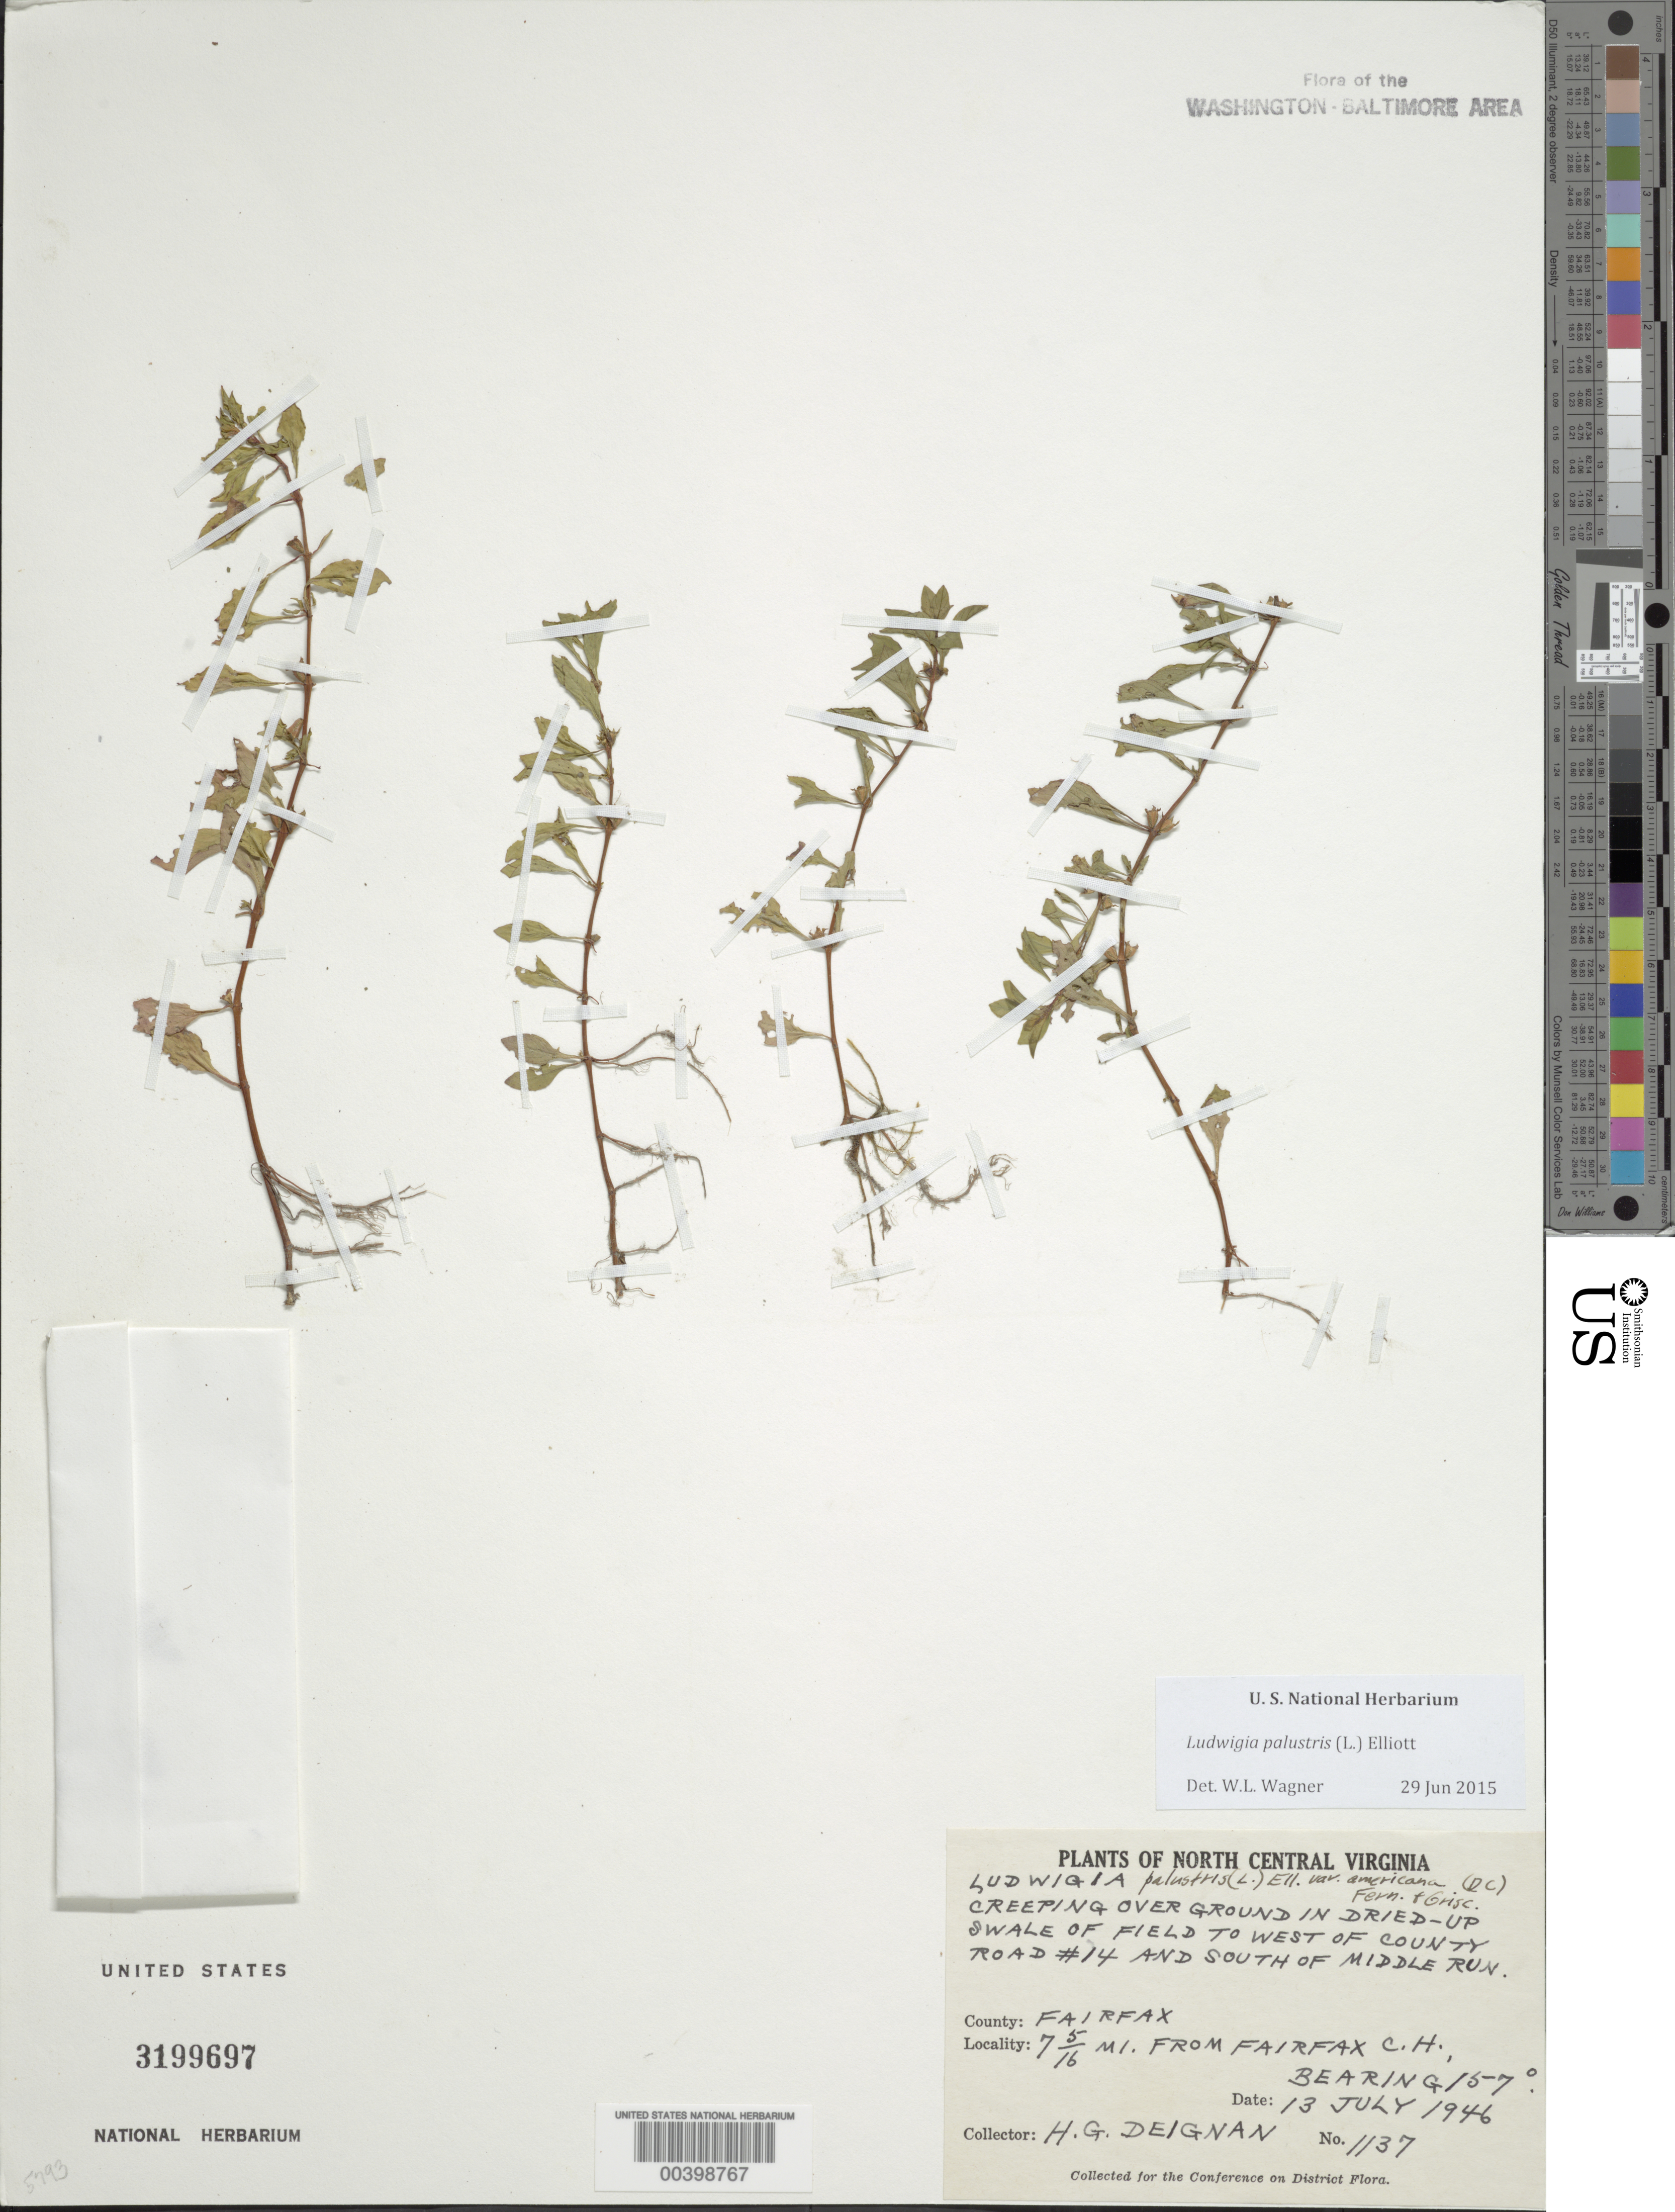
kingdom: Plantae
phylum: Tracheophyta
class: Magnoliopsida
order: Myrtales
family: Onagraceae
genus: Ludwigia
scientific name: Ludwigia palustris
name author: (L.) Elliott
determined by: Wagner, W. L., (BOT), Smithsonian Institution - National Museum of Natural History (UNITED STATES)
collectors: H. Deignan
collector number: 1137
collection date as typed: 13 Jul 1946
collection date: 1946-07-13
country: United States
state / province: Virginia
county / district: Fairfax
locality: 7 5/16 Mi from Fairfax County Court House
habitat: In dried up swale of field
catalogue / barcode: US 3199697